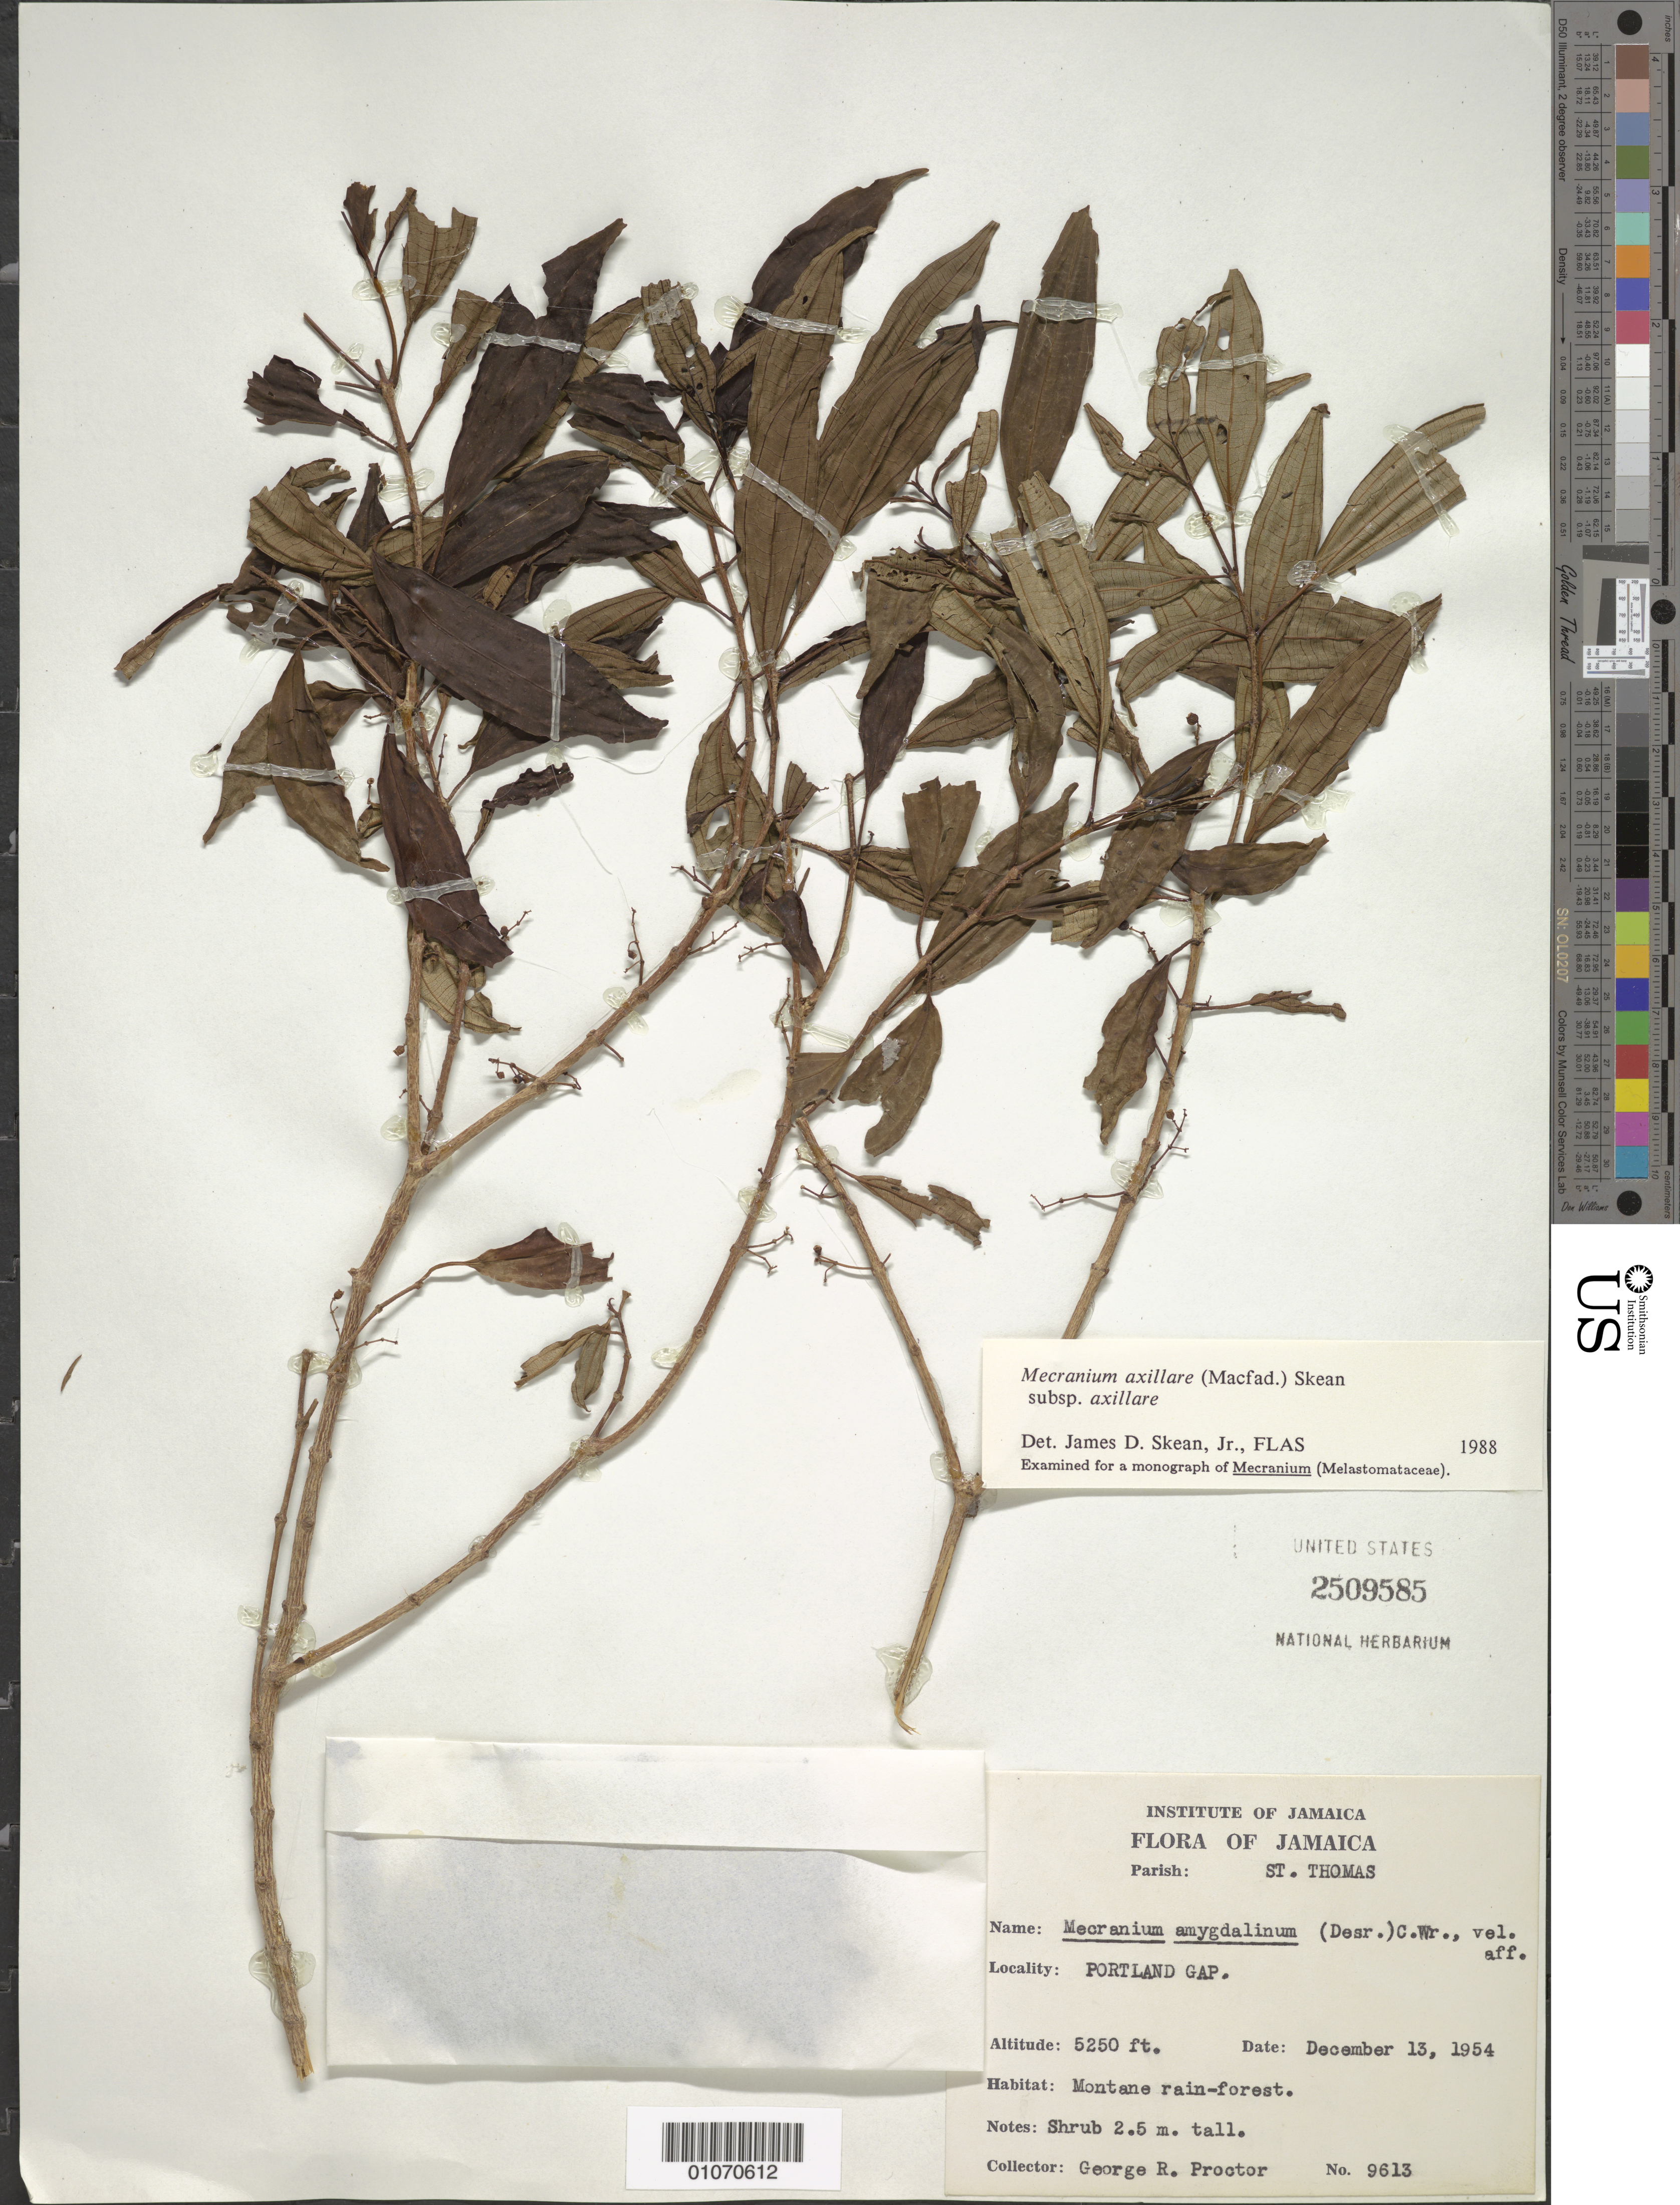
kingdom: Plantae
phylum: Tracheophyta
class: Magnoliopsida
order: Myrtales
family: Melastomataceae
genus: Mecranium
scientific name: Mecranium axillare subsp. axillare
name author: (Macfad.) Skean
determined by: Skean, J. D., Jr.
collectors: G. R. Proctor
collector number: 9613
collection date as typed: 13 Dec 1954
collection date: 1954-12-13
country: Jamaica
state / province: Saint Thomas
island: Jamaica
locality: Portland Gap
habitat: Montane rainforest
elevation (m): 1600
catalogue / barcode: US 2509585